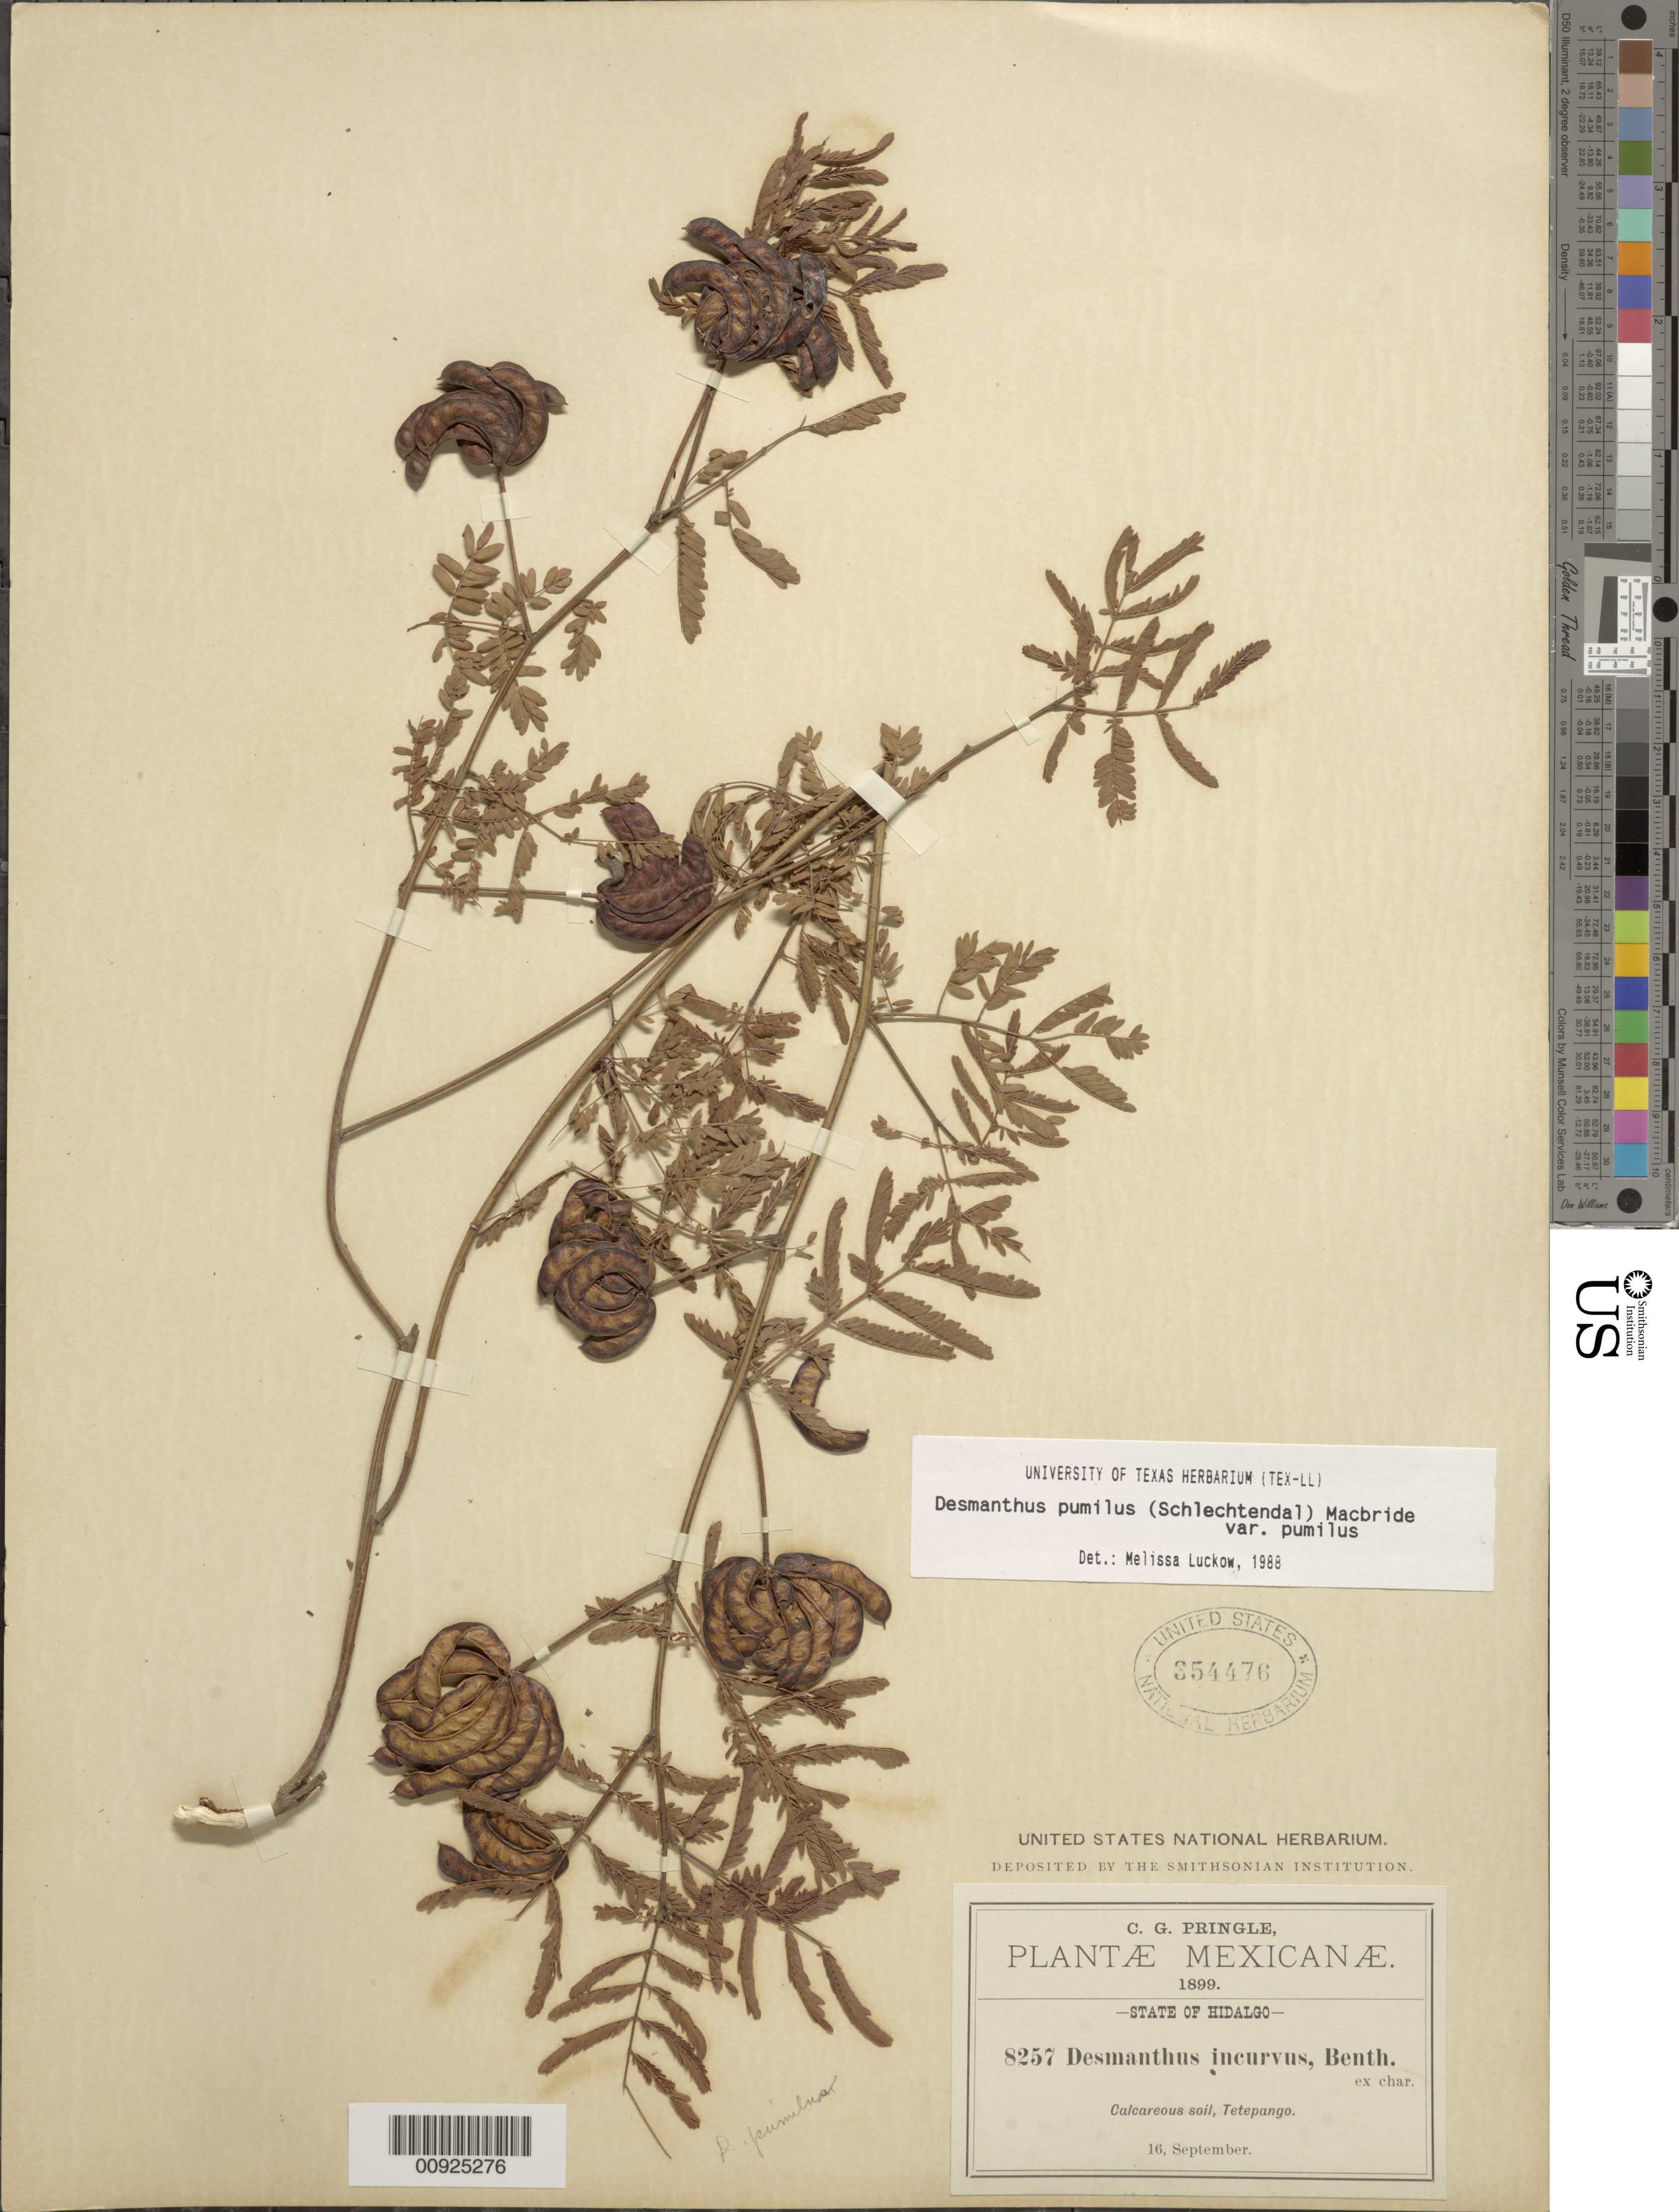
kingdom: Plantae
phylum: Tracheophyta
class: Magnoliopsida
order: Fabales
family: Fabaceae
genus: Desmanthus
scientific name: Desmanthus pumilus var. pumilus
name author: (Schltdl.) J.F. Macbr.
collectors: C. G. Pringle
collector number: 8257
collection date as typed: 16 Sep 1899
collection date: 1899-09-16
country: Mexico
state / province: Hidalgo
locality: Tetepango, State of Hidalgo.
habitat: Calcareous soil.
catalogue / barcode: US 354476